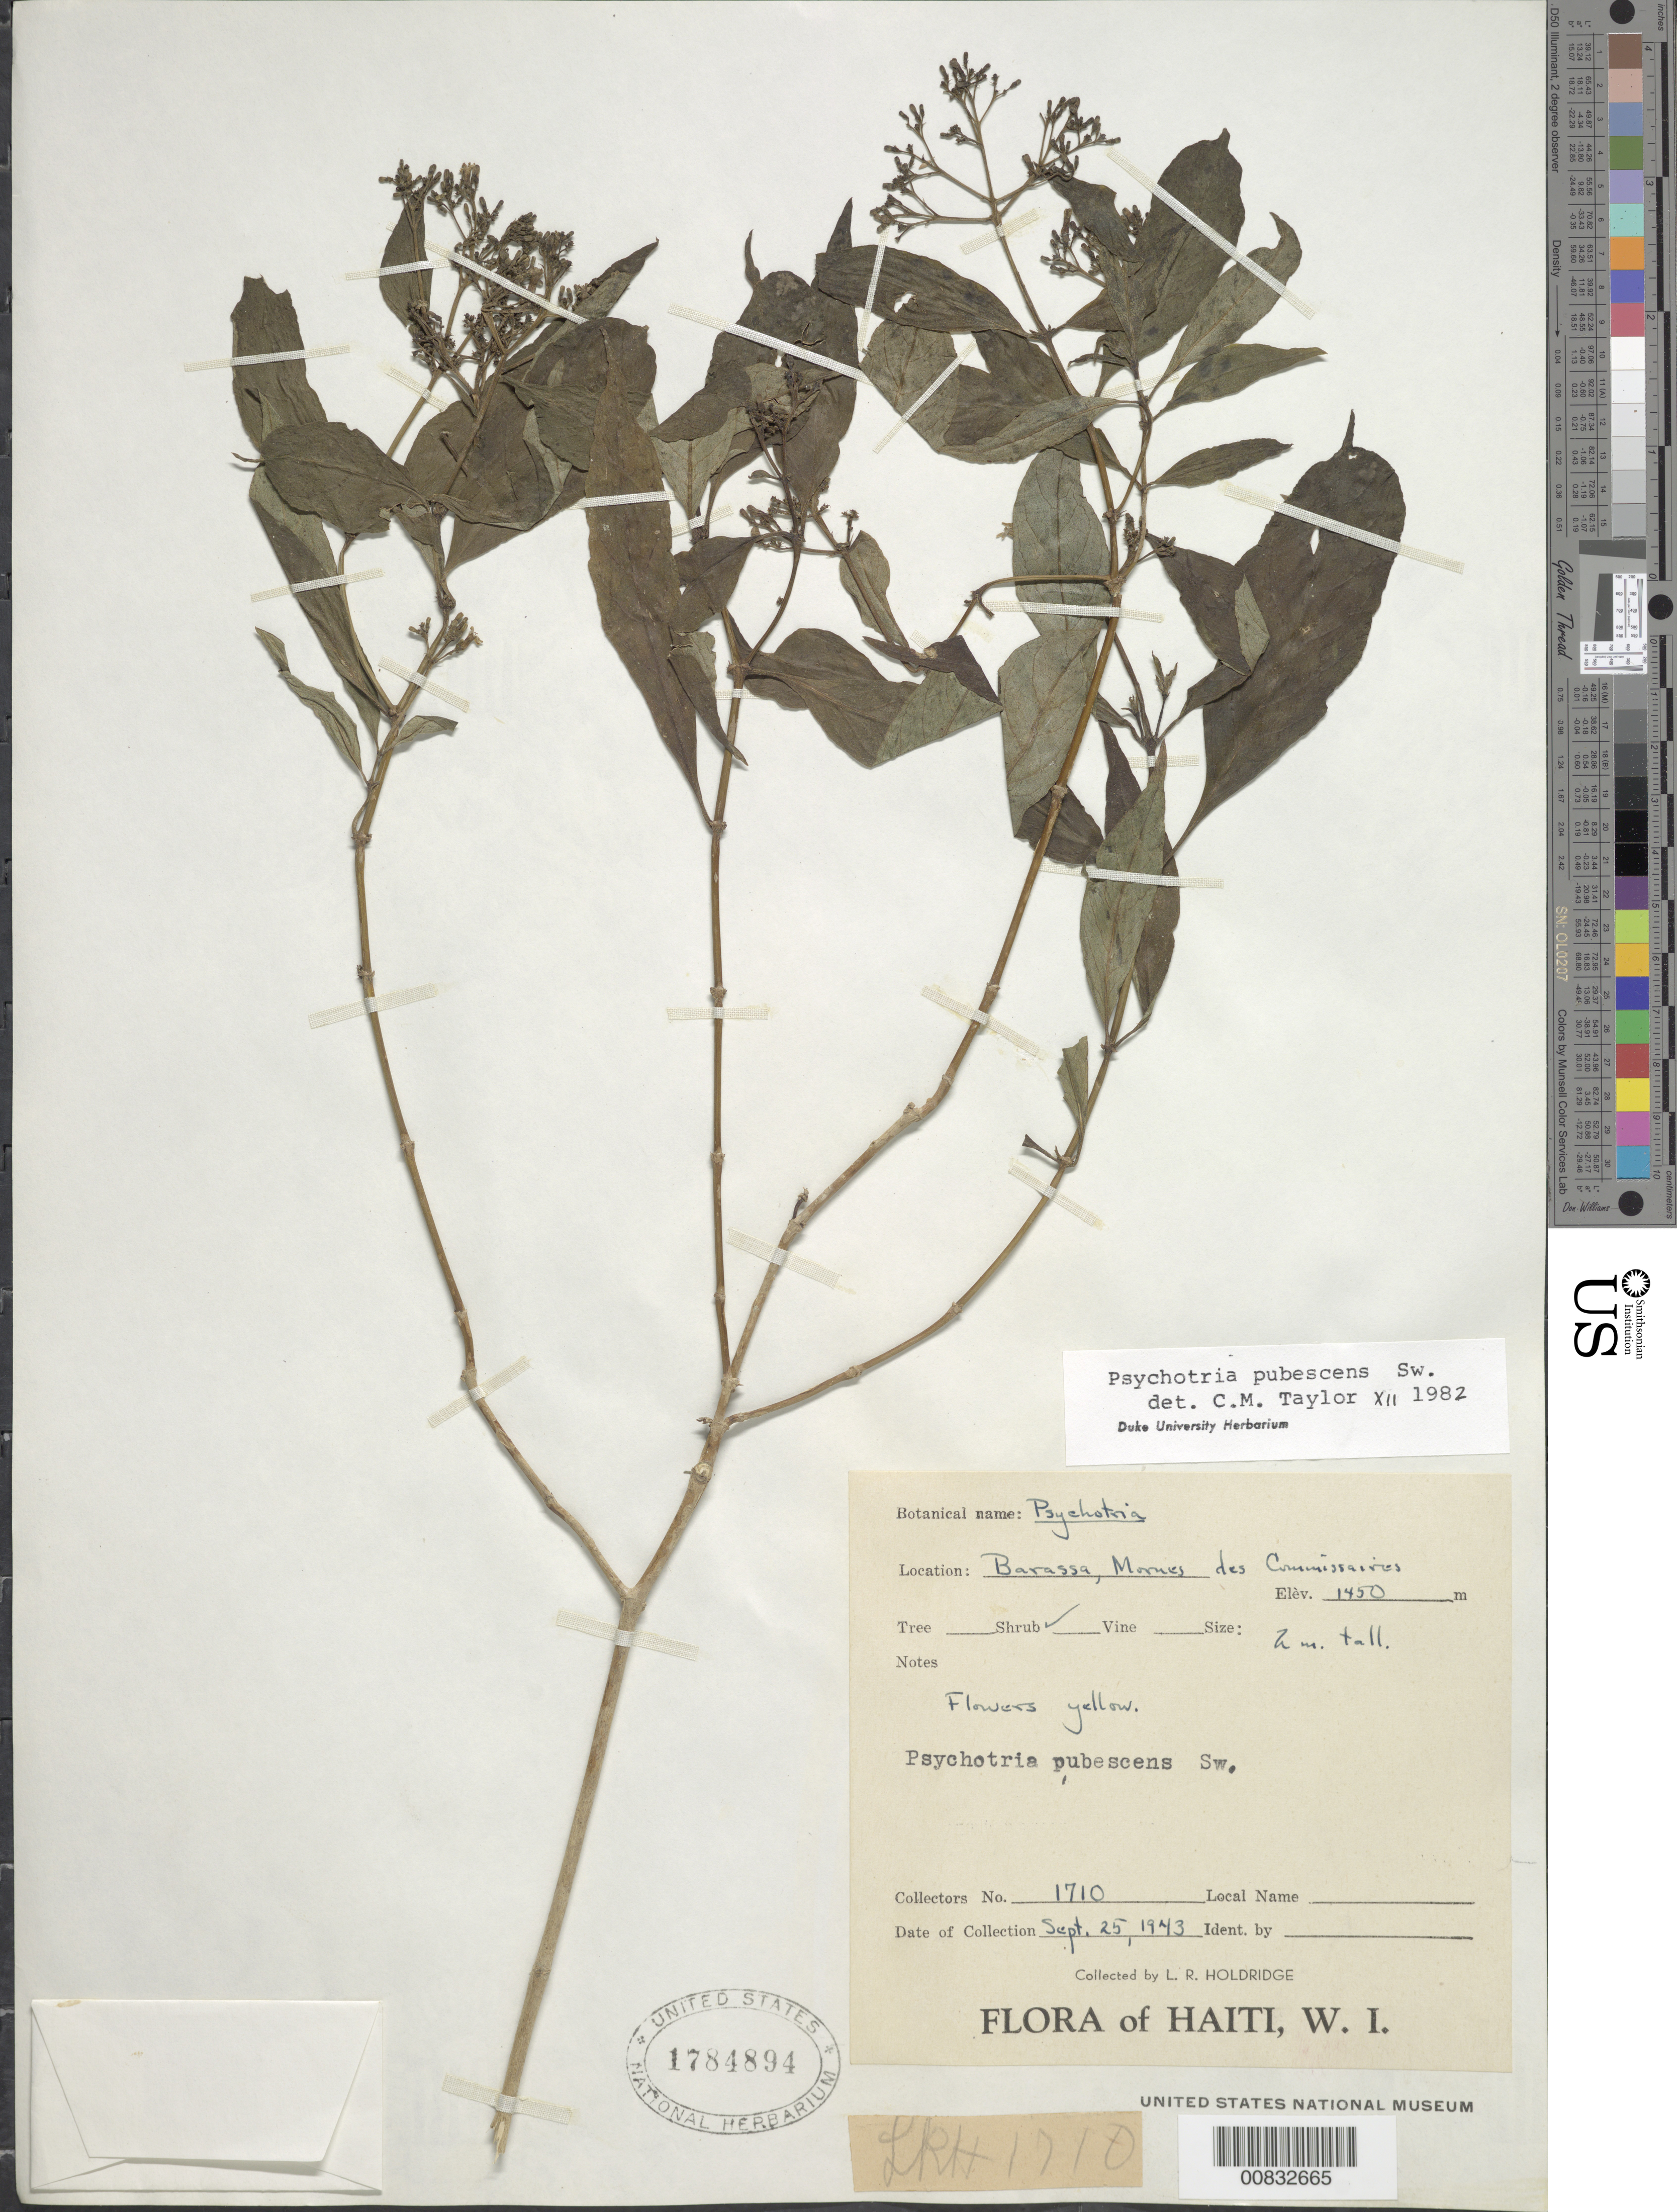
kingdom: Plantae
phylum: Tracheophyta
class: Magnoliopsida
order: Gentianales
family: Rubiaceae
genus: Psychotria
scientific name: Psychotria pubescens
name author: Sw.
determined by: Taylor, Charlotte M.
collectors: L. Holdridge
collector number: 1710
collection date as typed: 25 Sep 1943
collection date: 1943-09-25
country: Haiti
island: Hispaniola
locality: Barassa, Mornes des Commissaires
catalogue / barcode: US 1784894